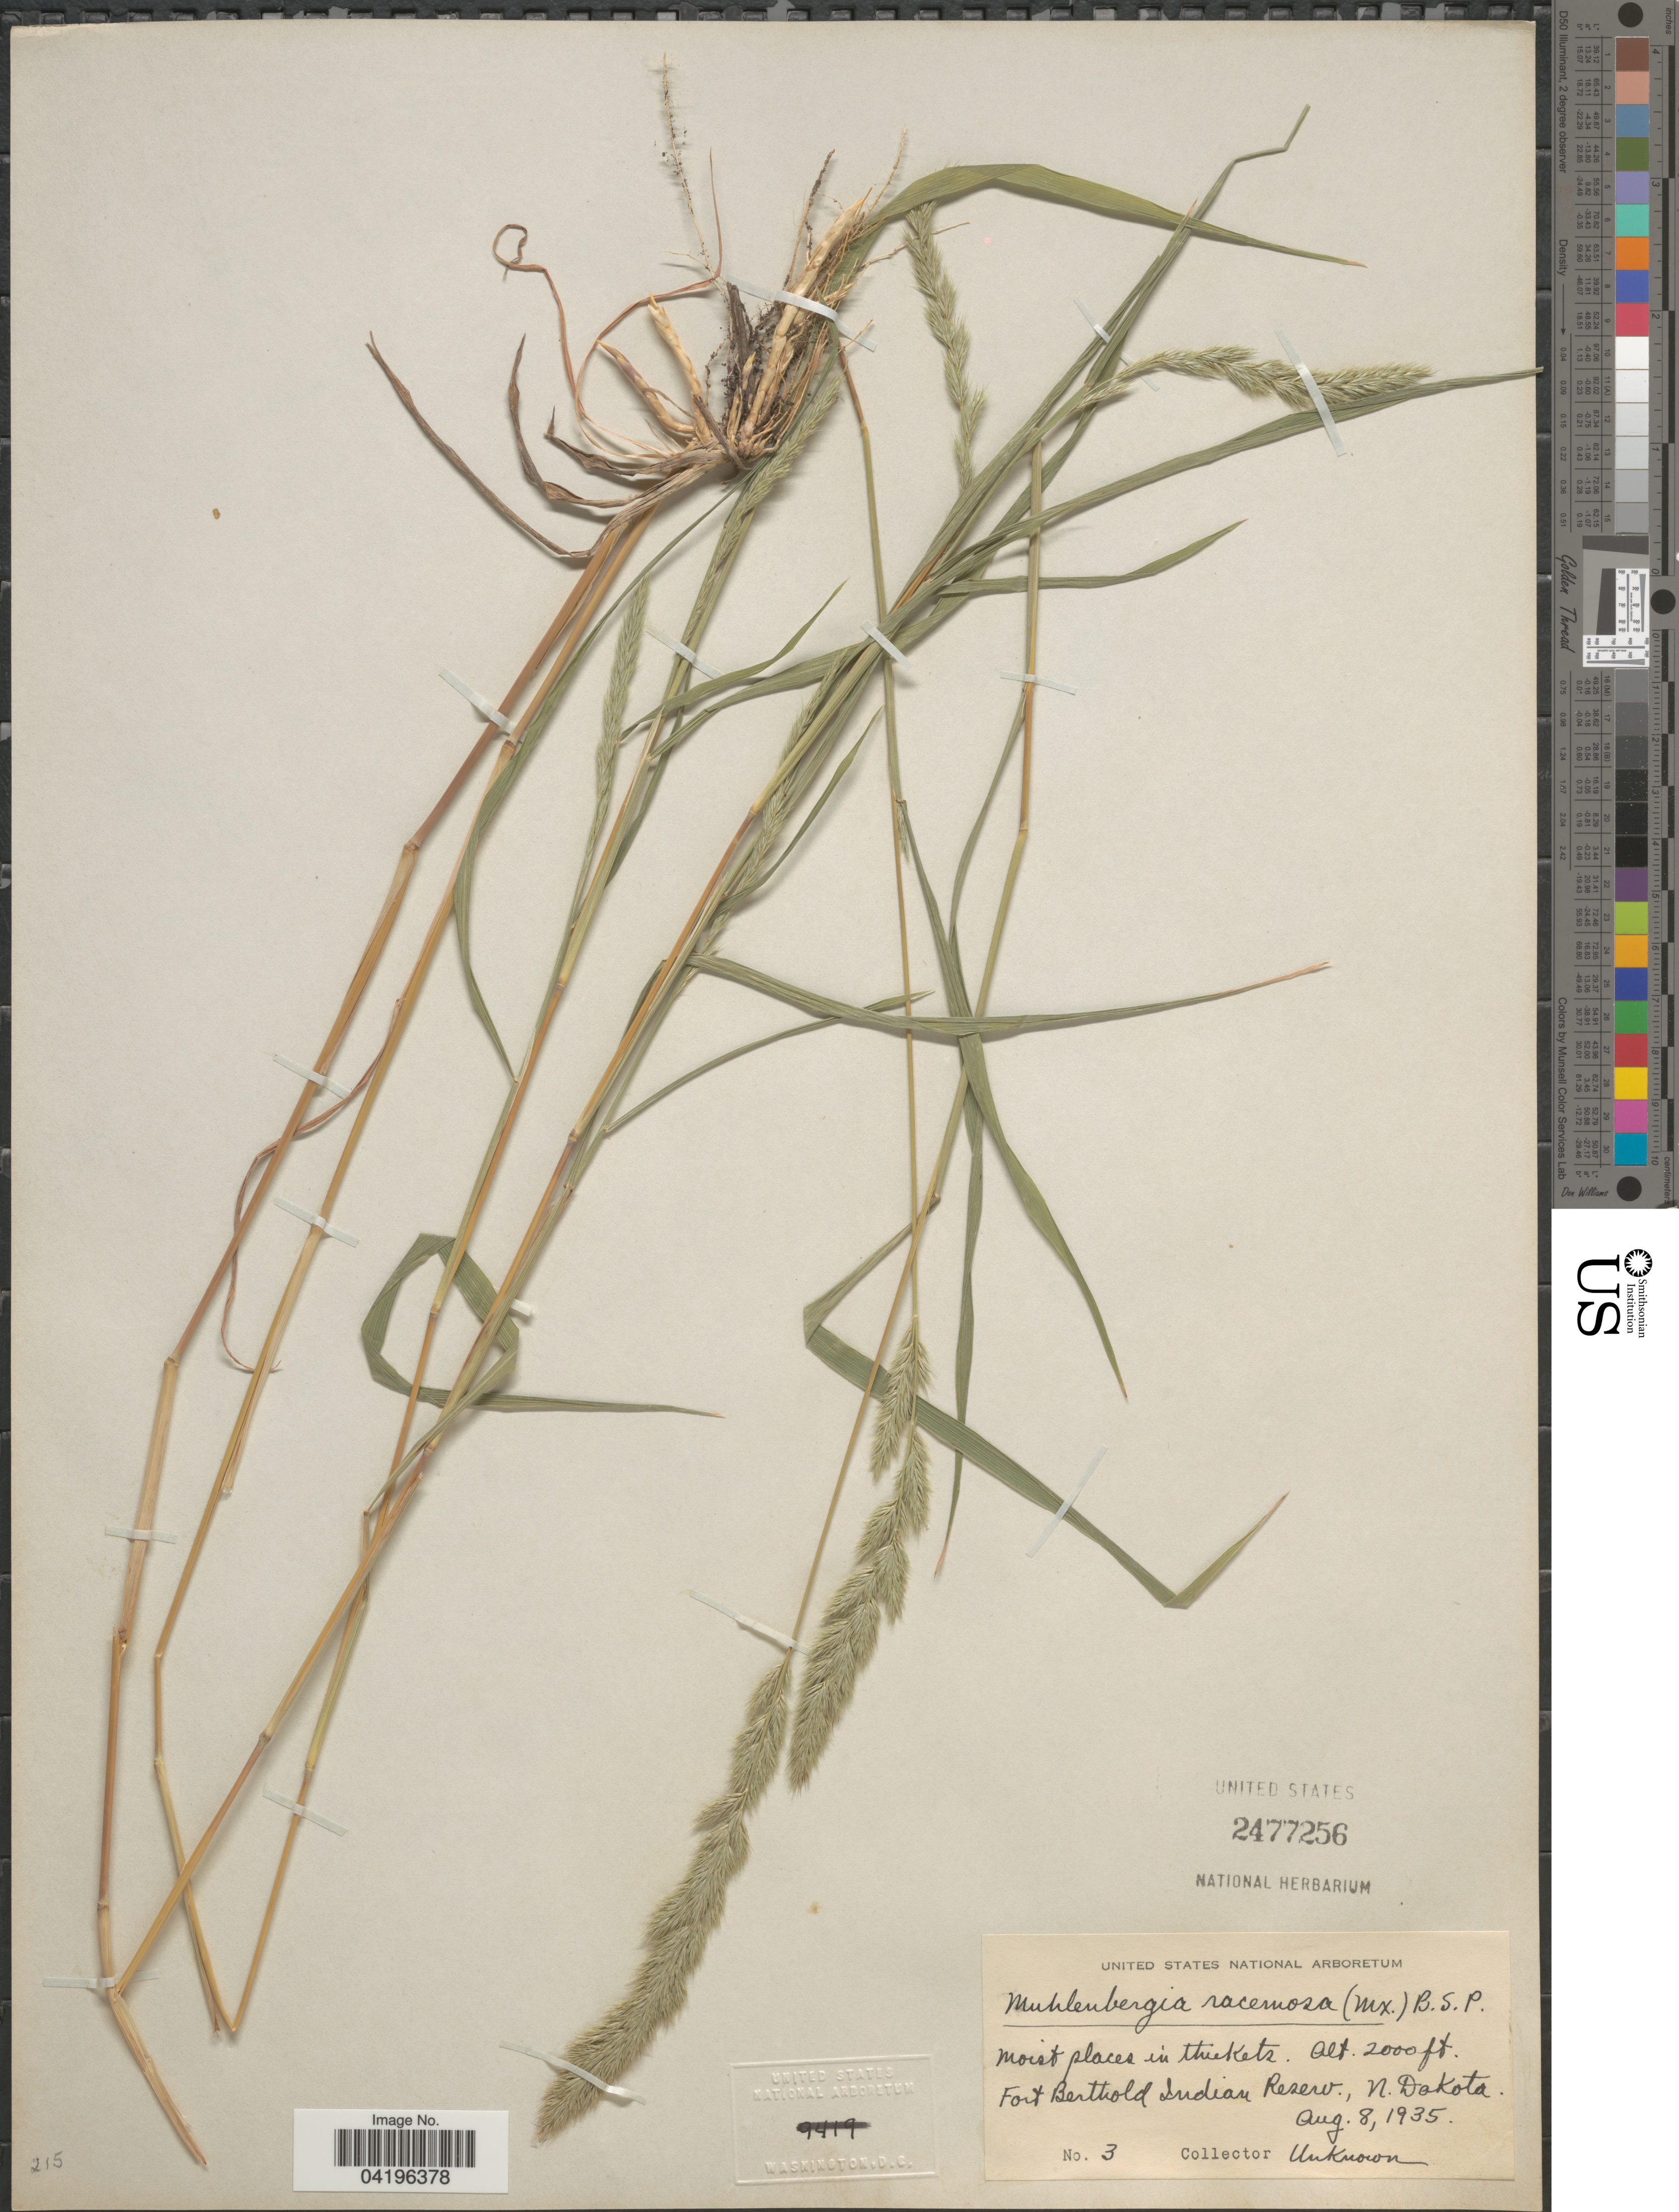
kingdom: Plantae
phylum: Tracheophyta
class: Liliopsida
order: Poales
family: Poaceae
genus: Muhlenbergia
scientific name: Muhlenbergia racemosa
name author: (Michx.) Britton et al.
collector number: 3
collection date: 1935-08-08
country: United States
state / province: North Dakota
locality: Moist places in Thiekets. Fort Berthold Indian Reserv.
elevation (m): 610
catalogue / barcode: US 2477256